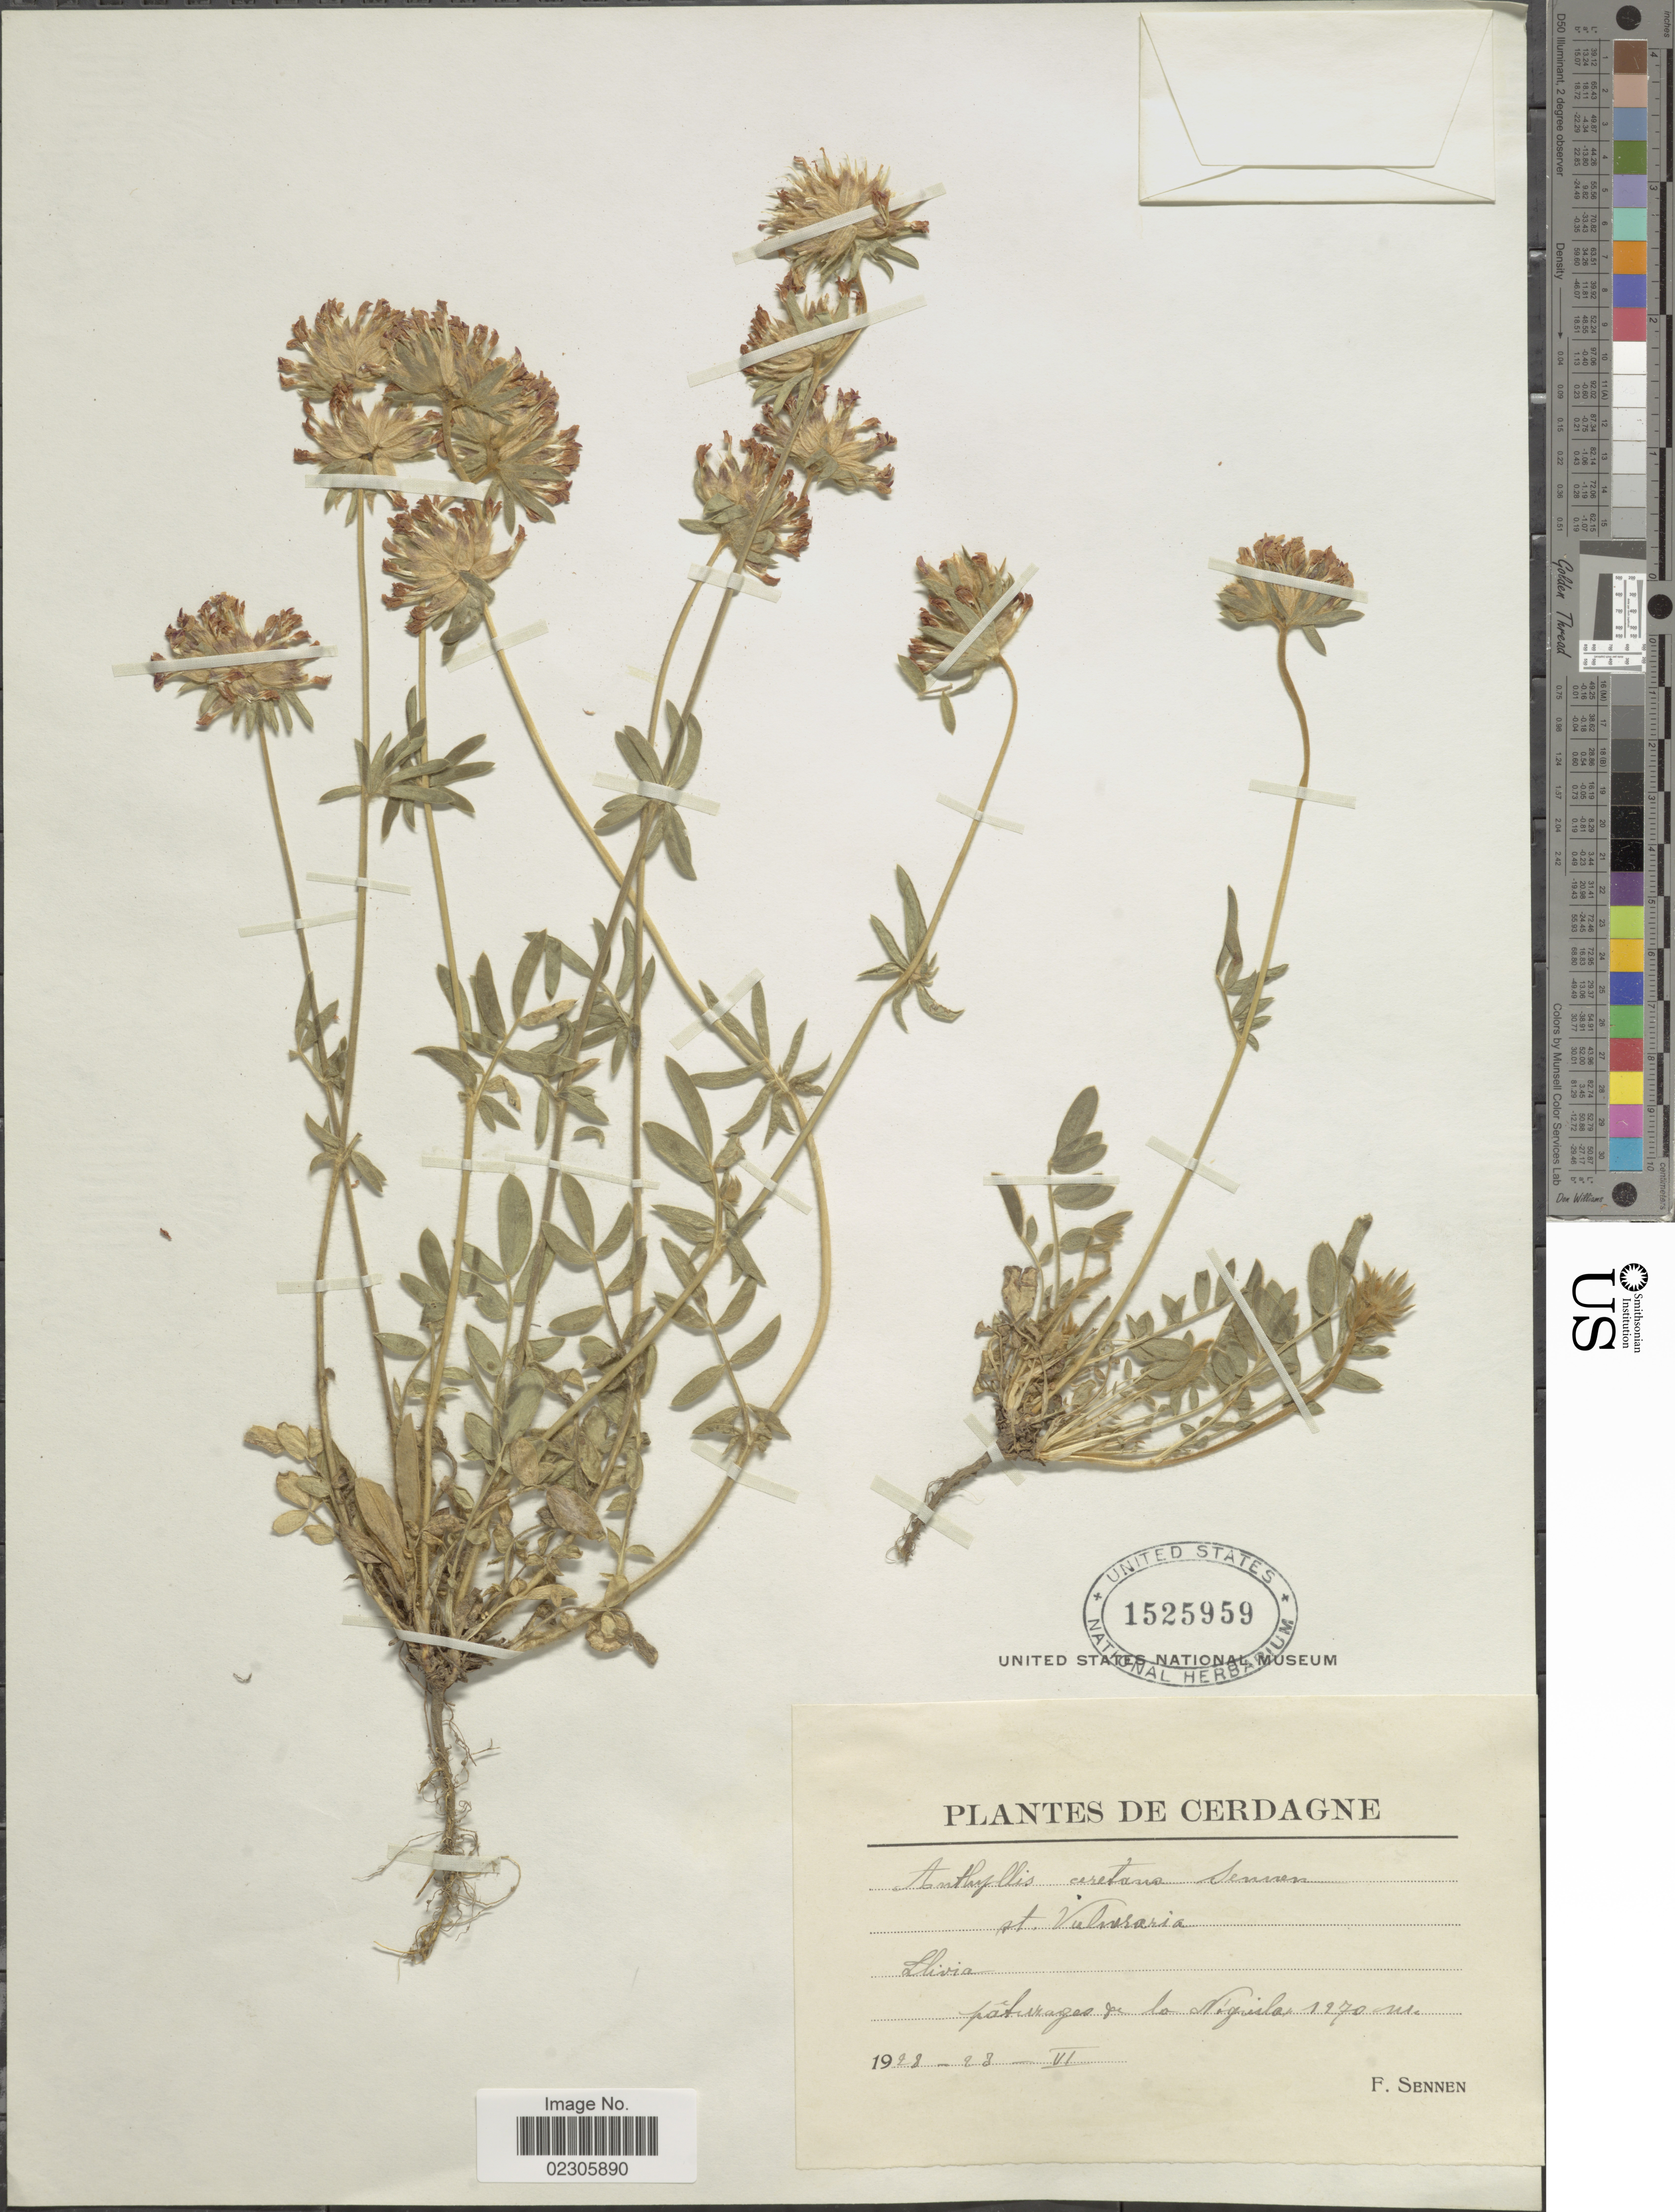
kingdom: Plantae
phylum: Tracheophyta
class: Magnoliopsida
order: Fabales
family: Fabaceae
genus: Anthyllis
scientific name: Anthyllis vulneraria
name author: L.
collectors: E. Sennen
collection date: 1928-06-23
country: Spain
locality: Cerdagne,Llivia, pâturages de la Nigüelas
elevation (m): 1270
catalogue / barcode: US 1525959